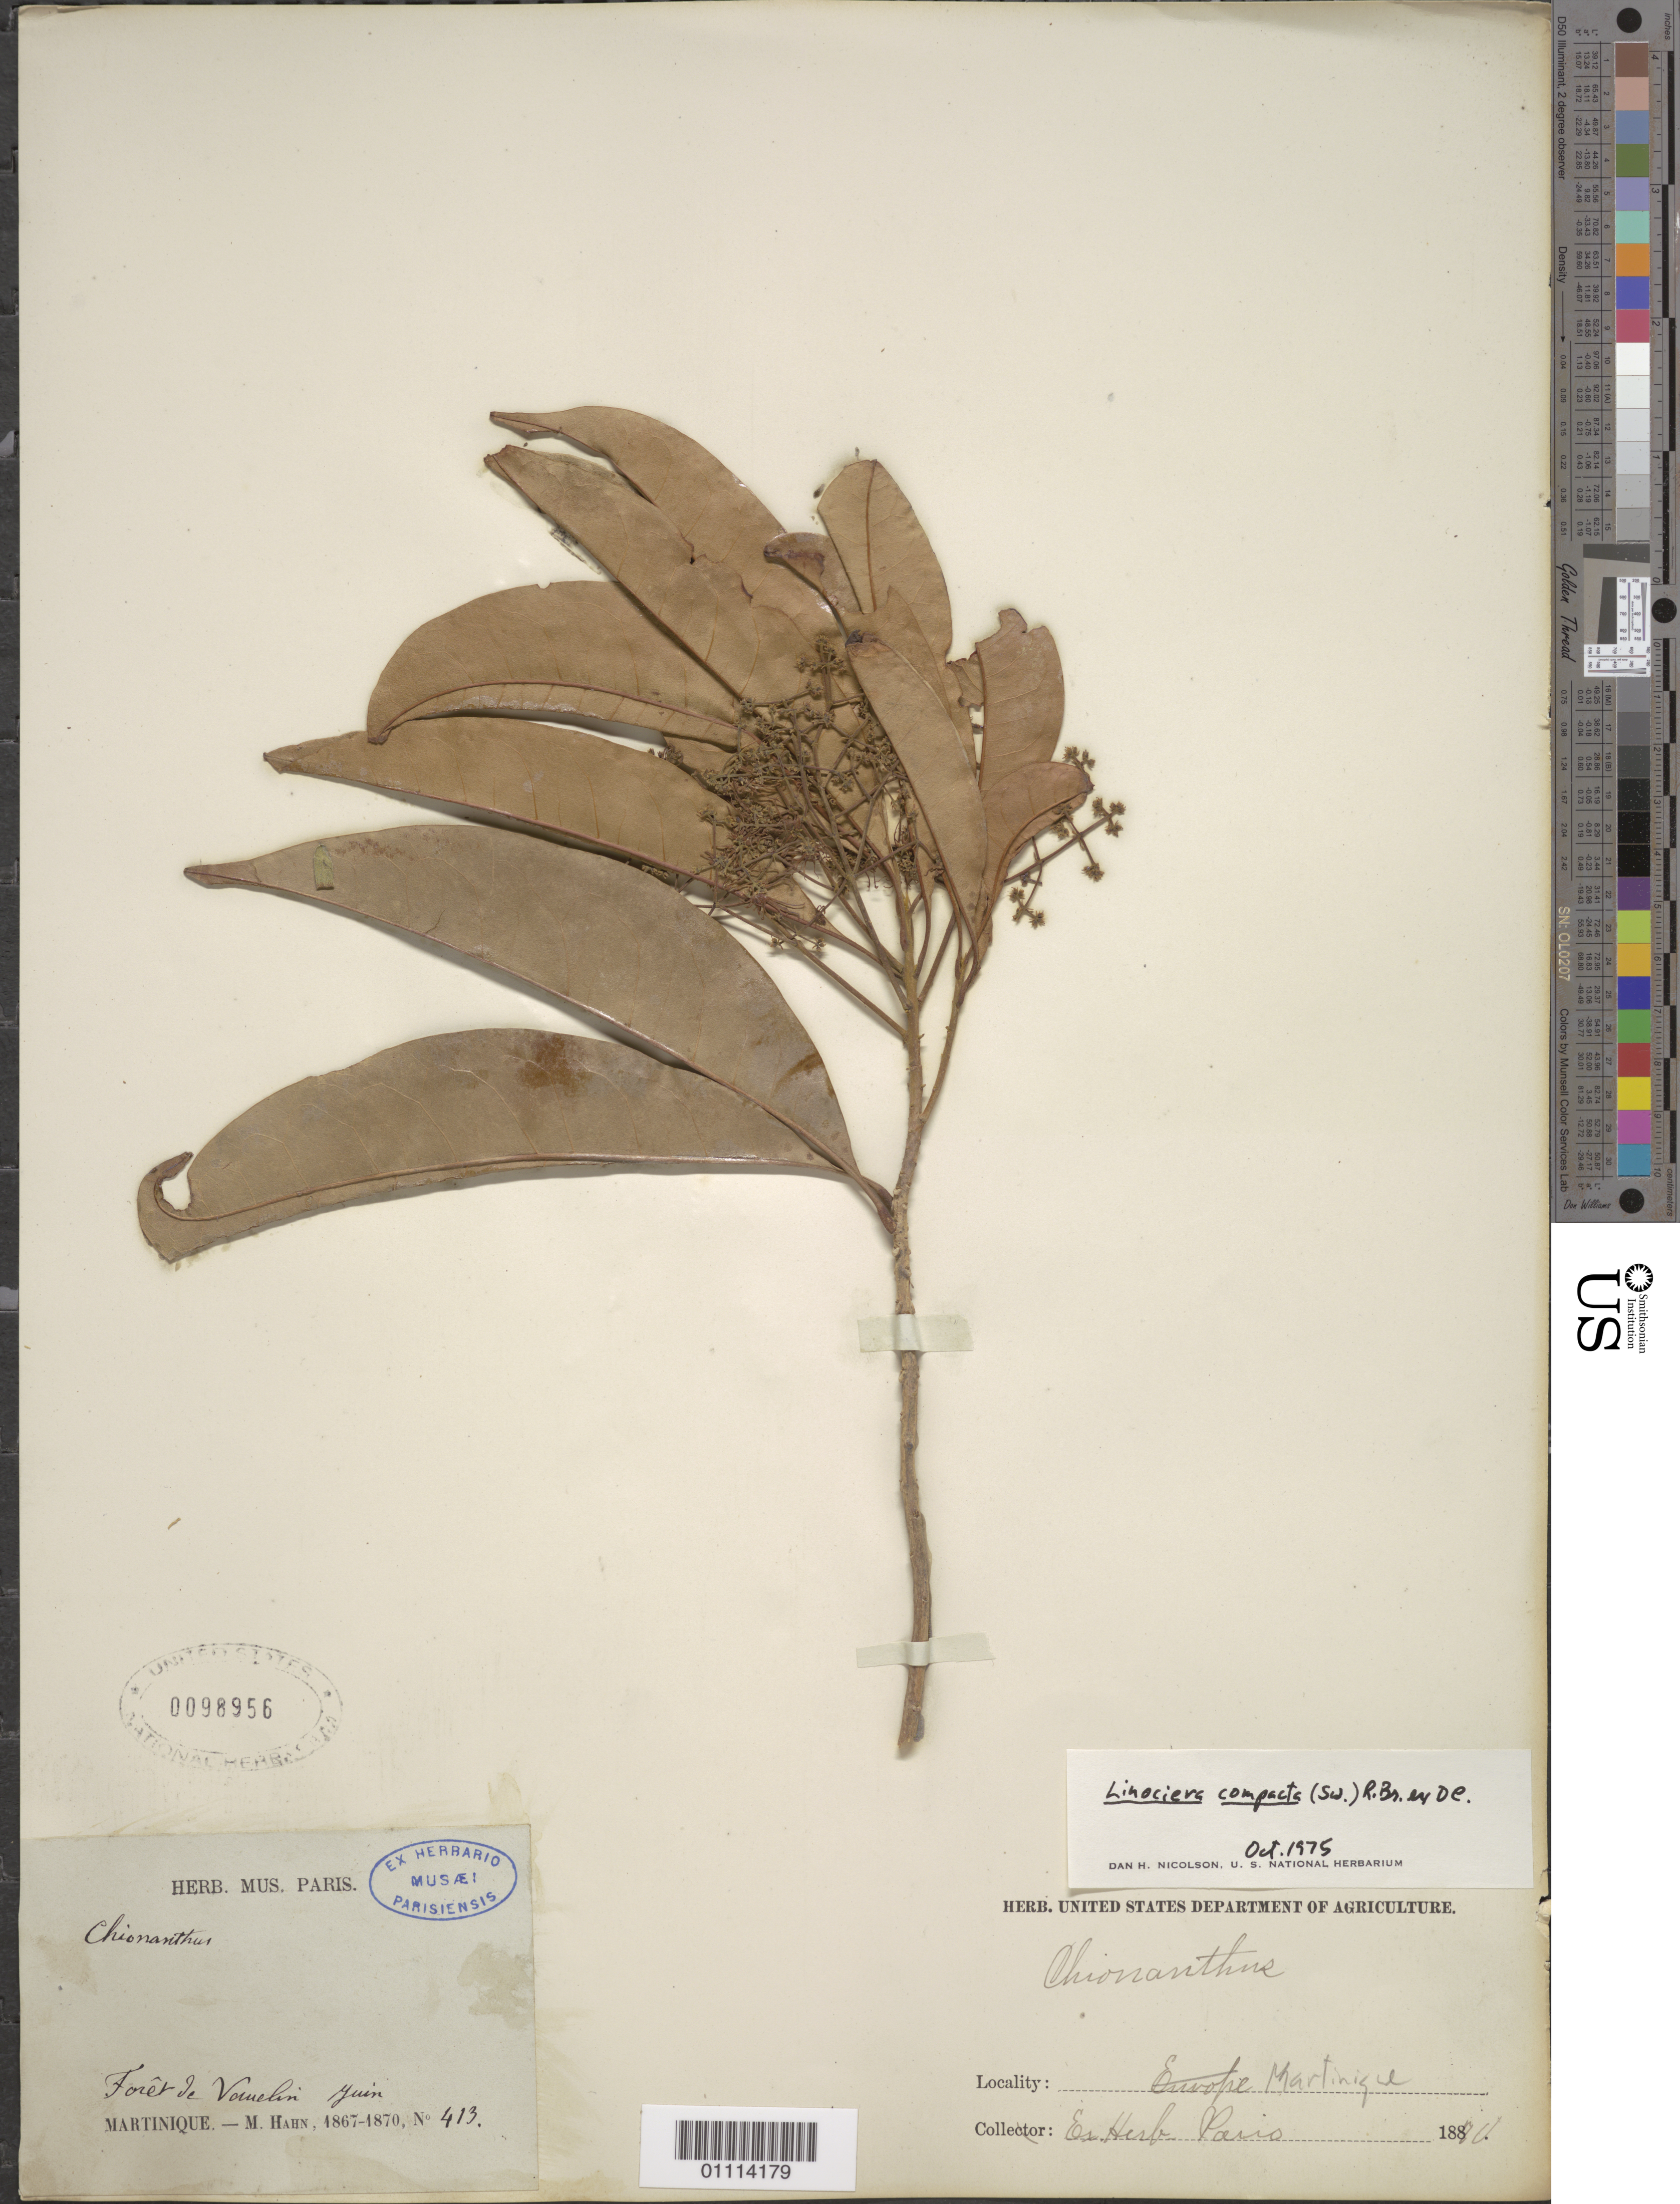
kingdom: Plantae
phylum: Tracheophyta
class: Magnoliopsida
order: Lamiales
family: Oleaceae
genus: Chionanthus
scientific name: Chionanthus compactus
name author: Sw.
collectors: M. Hahn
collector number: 413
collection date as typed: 1867 to -- --- 1870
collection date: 1867/1870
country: Martinique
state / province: Le Marin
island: Martinique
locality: Foret de Vauclin, Guin.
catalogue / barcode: US 98956